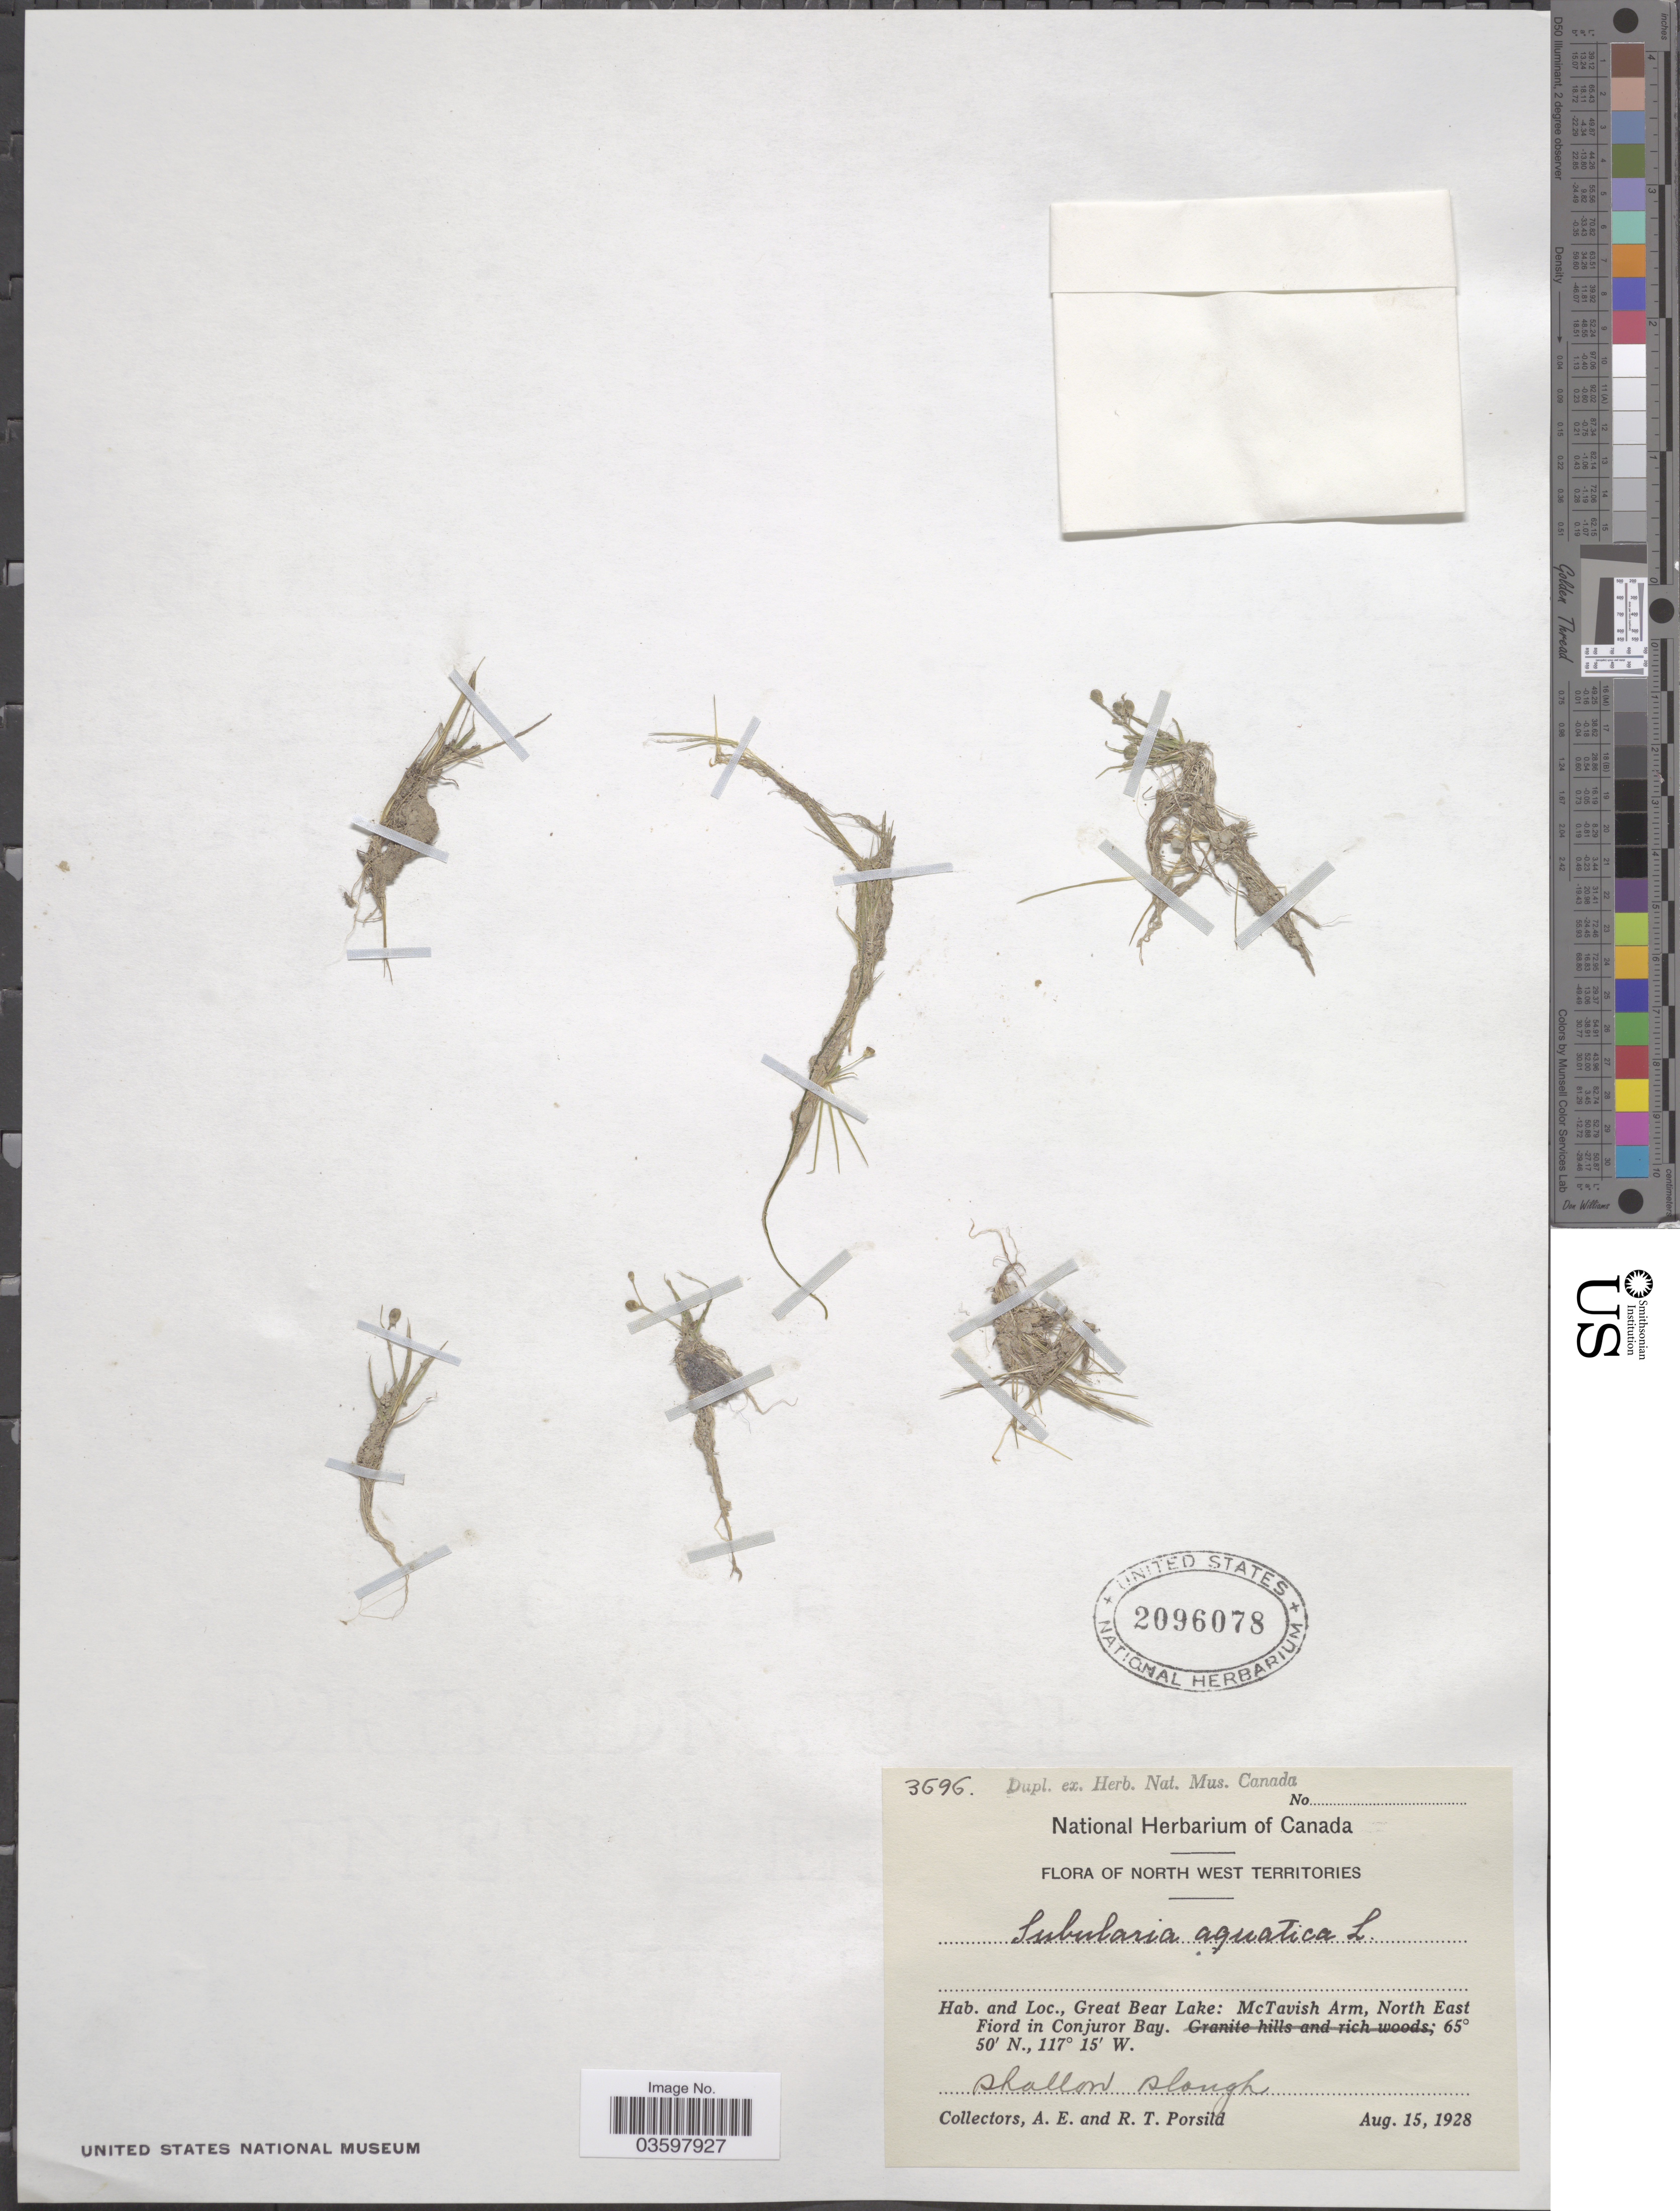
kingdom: Plantae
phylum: Tracheophyta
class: Magnoliopsida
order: Brassicales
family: Brassicaceae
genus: Subularia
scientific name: Subularia aquatica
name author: L.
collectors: A. E. Porsild & R. T. Porsild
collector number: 3696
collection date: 1928-08-15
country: Canada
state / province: Northwest Territories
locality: Great Bear Lake: McTavish Arm, North East Fiord in Conjuror Bay.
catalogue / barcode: US 2096078